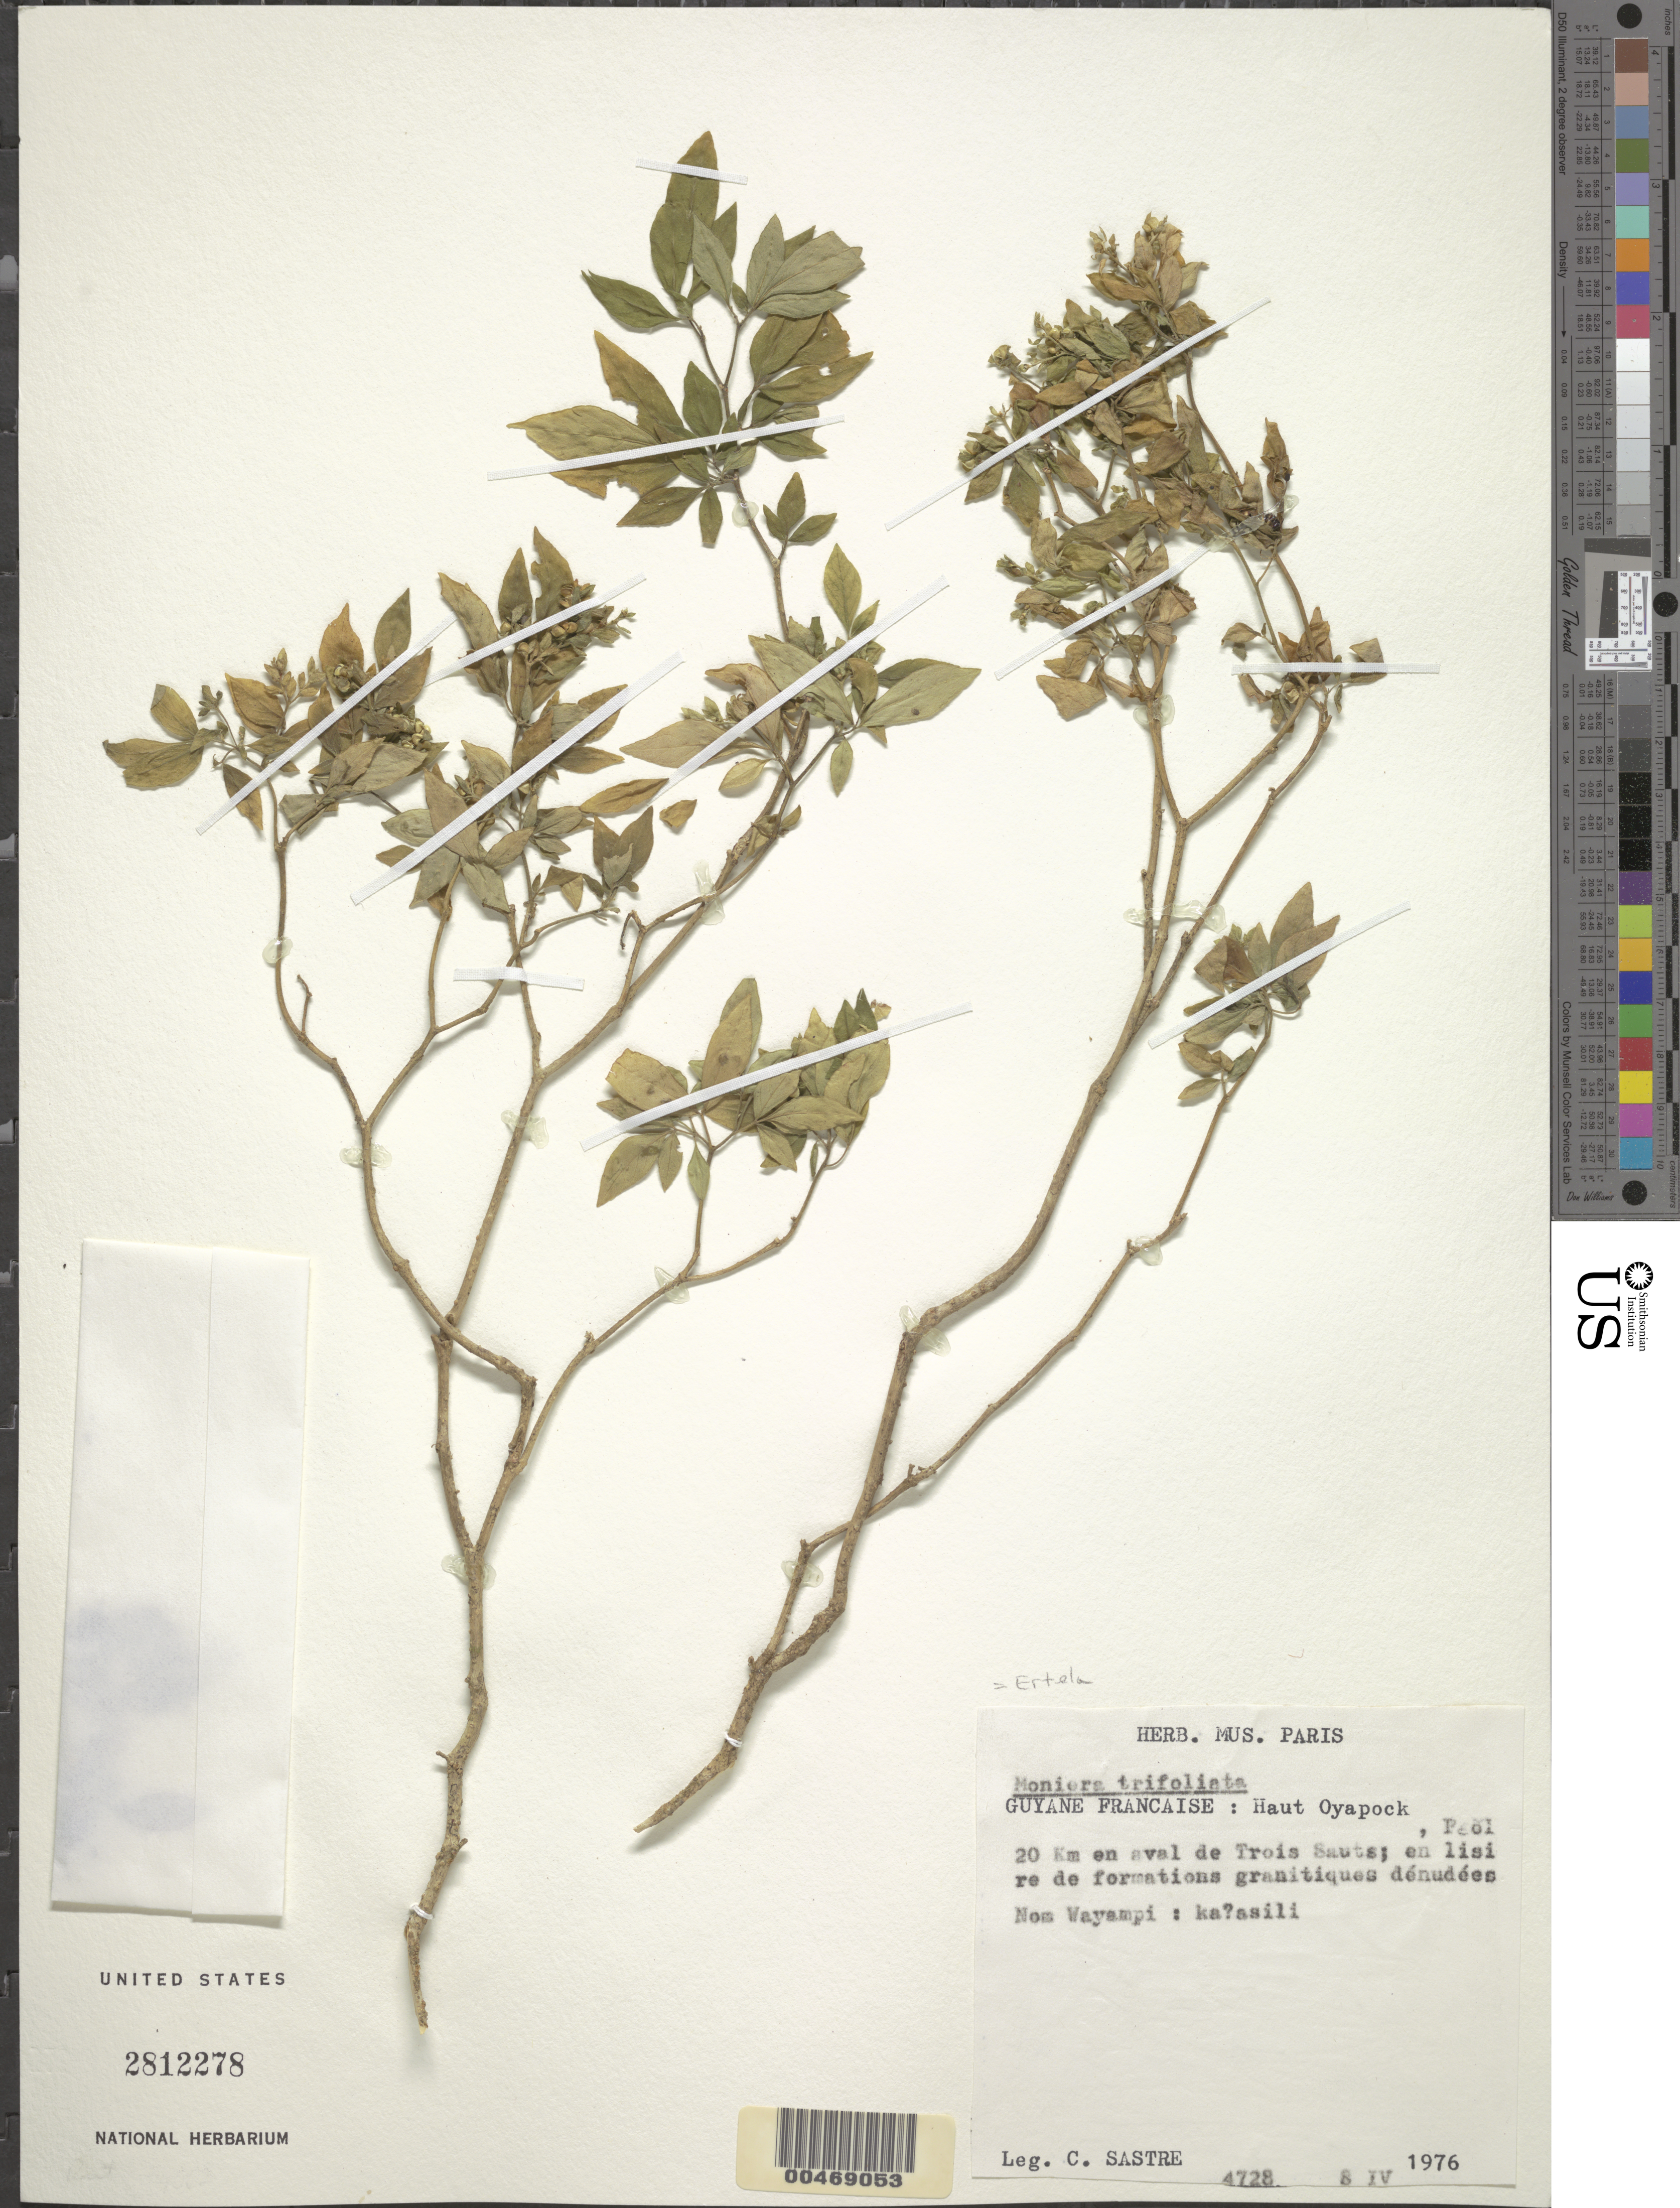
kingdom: Plantae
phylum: Tracheophyta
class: Magnoliopsida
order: Sapindales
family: Rutaceae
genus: Ertela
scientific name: Ertela trifolia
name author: (L.) Kuntze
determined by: Strong, Mark T., (BOT), Smithsonian Institution - National Museum of Natural History (UNITED STATES)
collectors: C. H. L. Sastre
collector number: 4728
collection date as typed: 8-Apr-76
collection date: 1976-04-08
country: French Guiana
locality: Haut Oyapock, 20 km en aval de Trois Sauts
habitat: Edge of bare granitic formations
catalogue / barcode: US 2812278